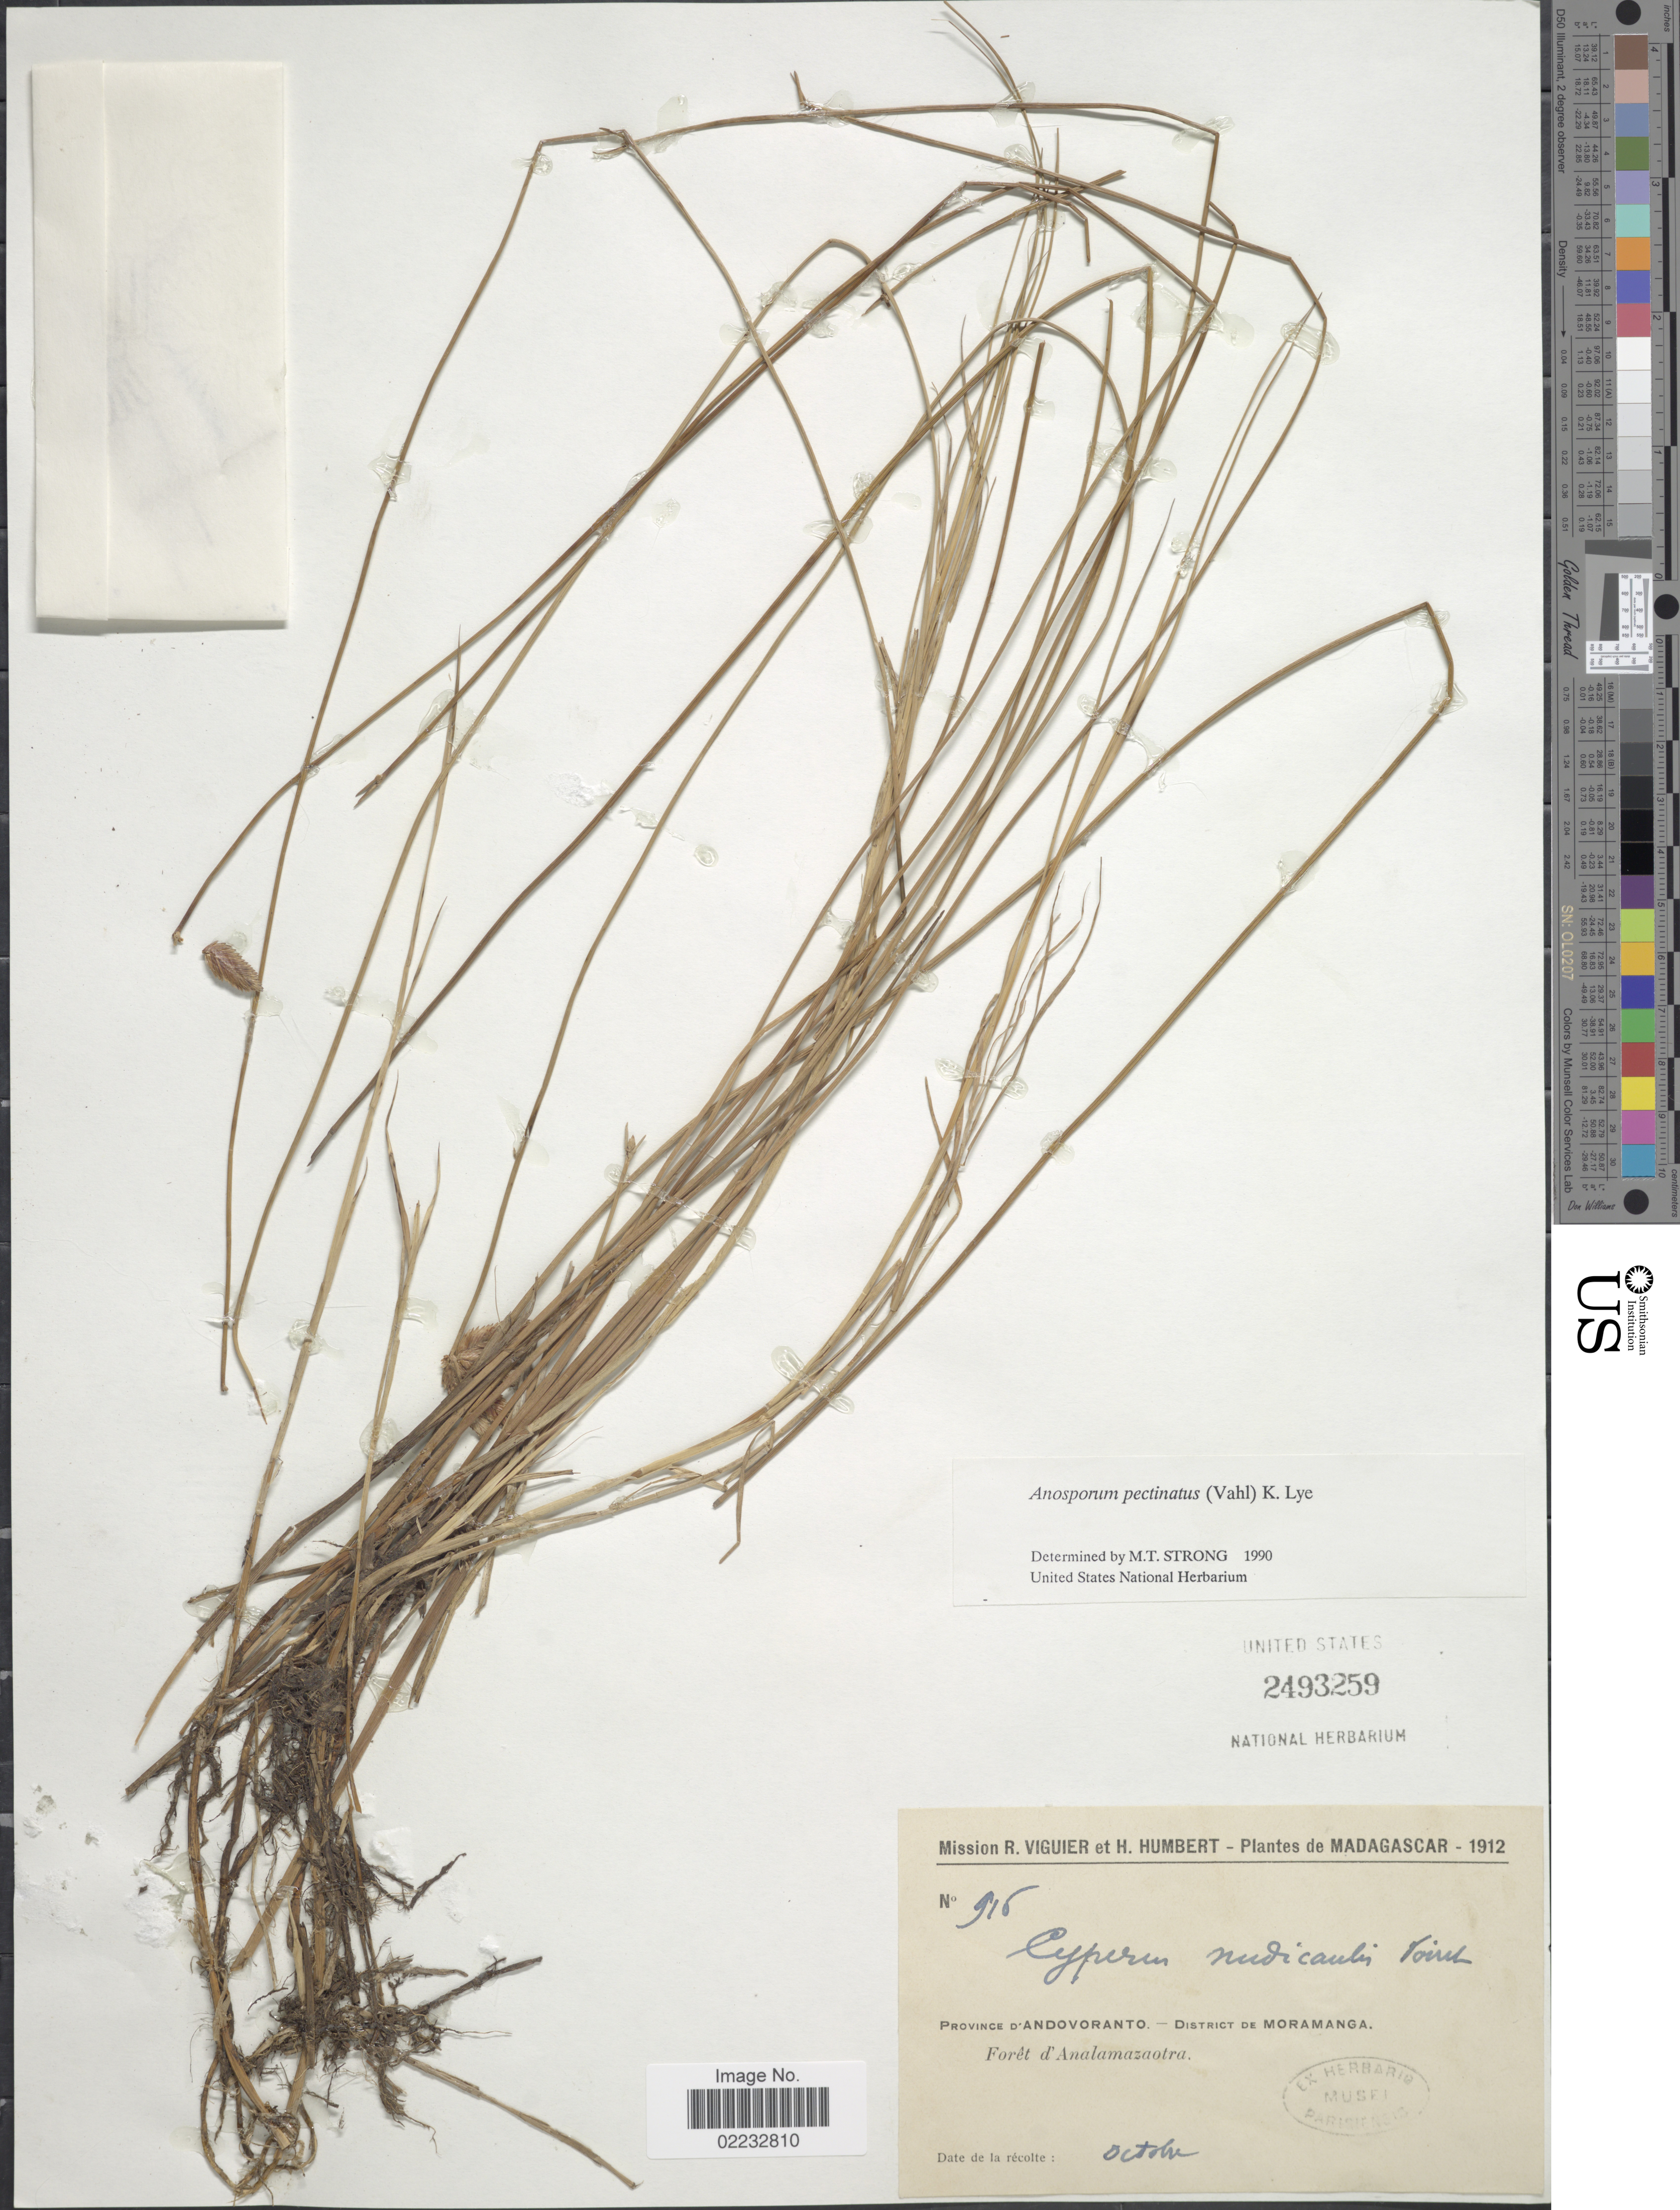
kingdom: Plantae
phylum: Tracheophyta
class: Liliopsida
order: Poales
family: Cyperaceae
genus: Cyperus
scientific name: Cyperus pectinatus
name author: Vahl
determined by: Strong, M. T., (US), Smithsonian Institution - National Museum of Natural History (UNITED STATES)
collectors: R. Viguier & H. Humbert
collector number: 916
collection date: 1912-10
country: Madagascar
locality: Province d'Andovoranto-District de Moramoanga, Foret d'Analamazaotra.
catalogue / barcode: US 2493259